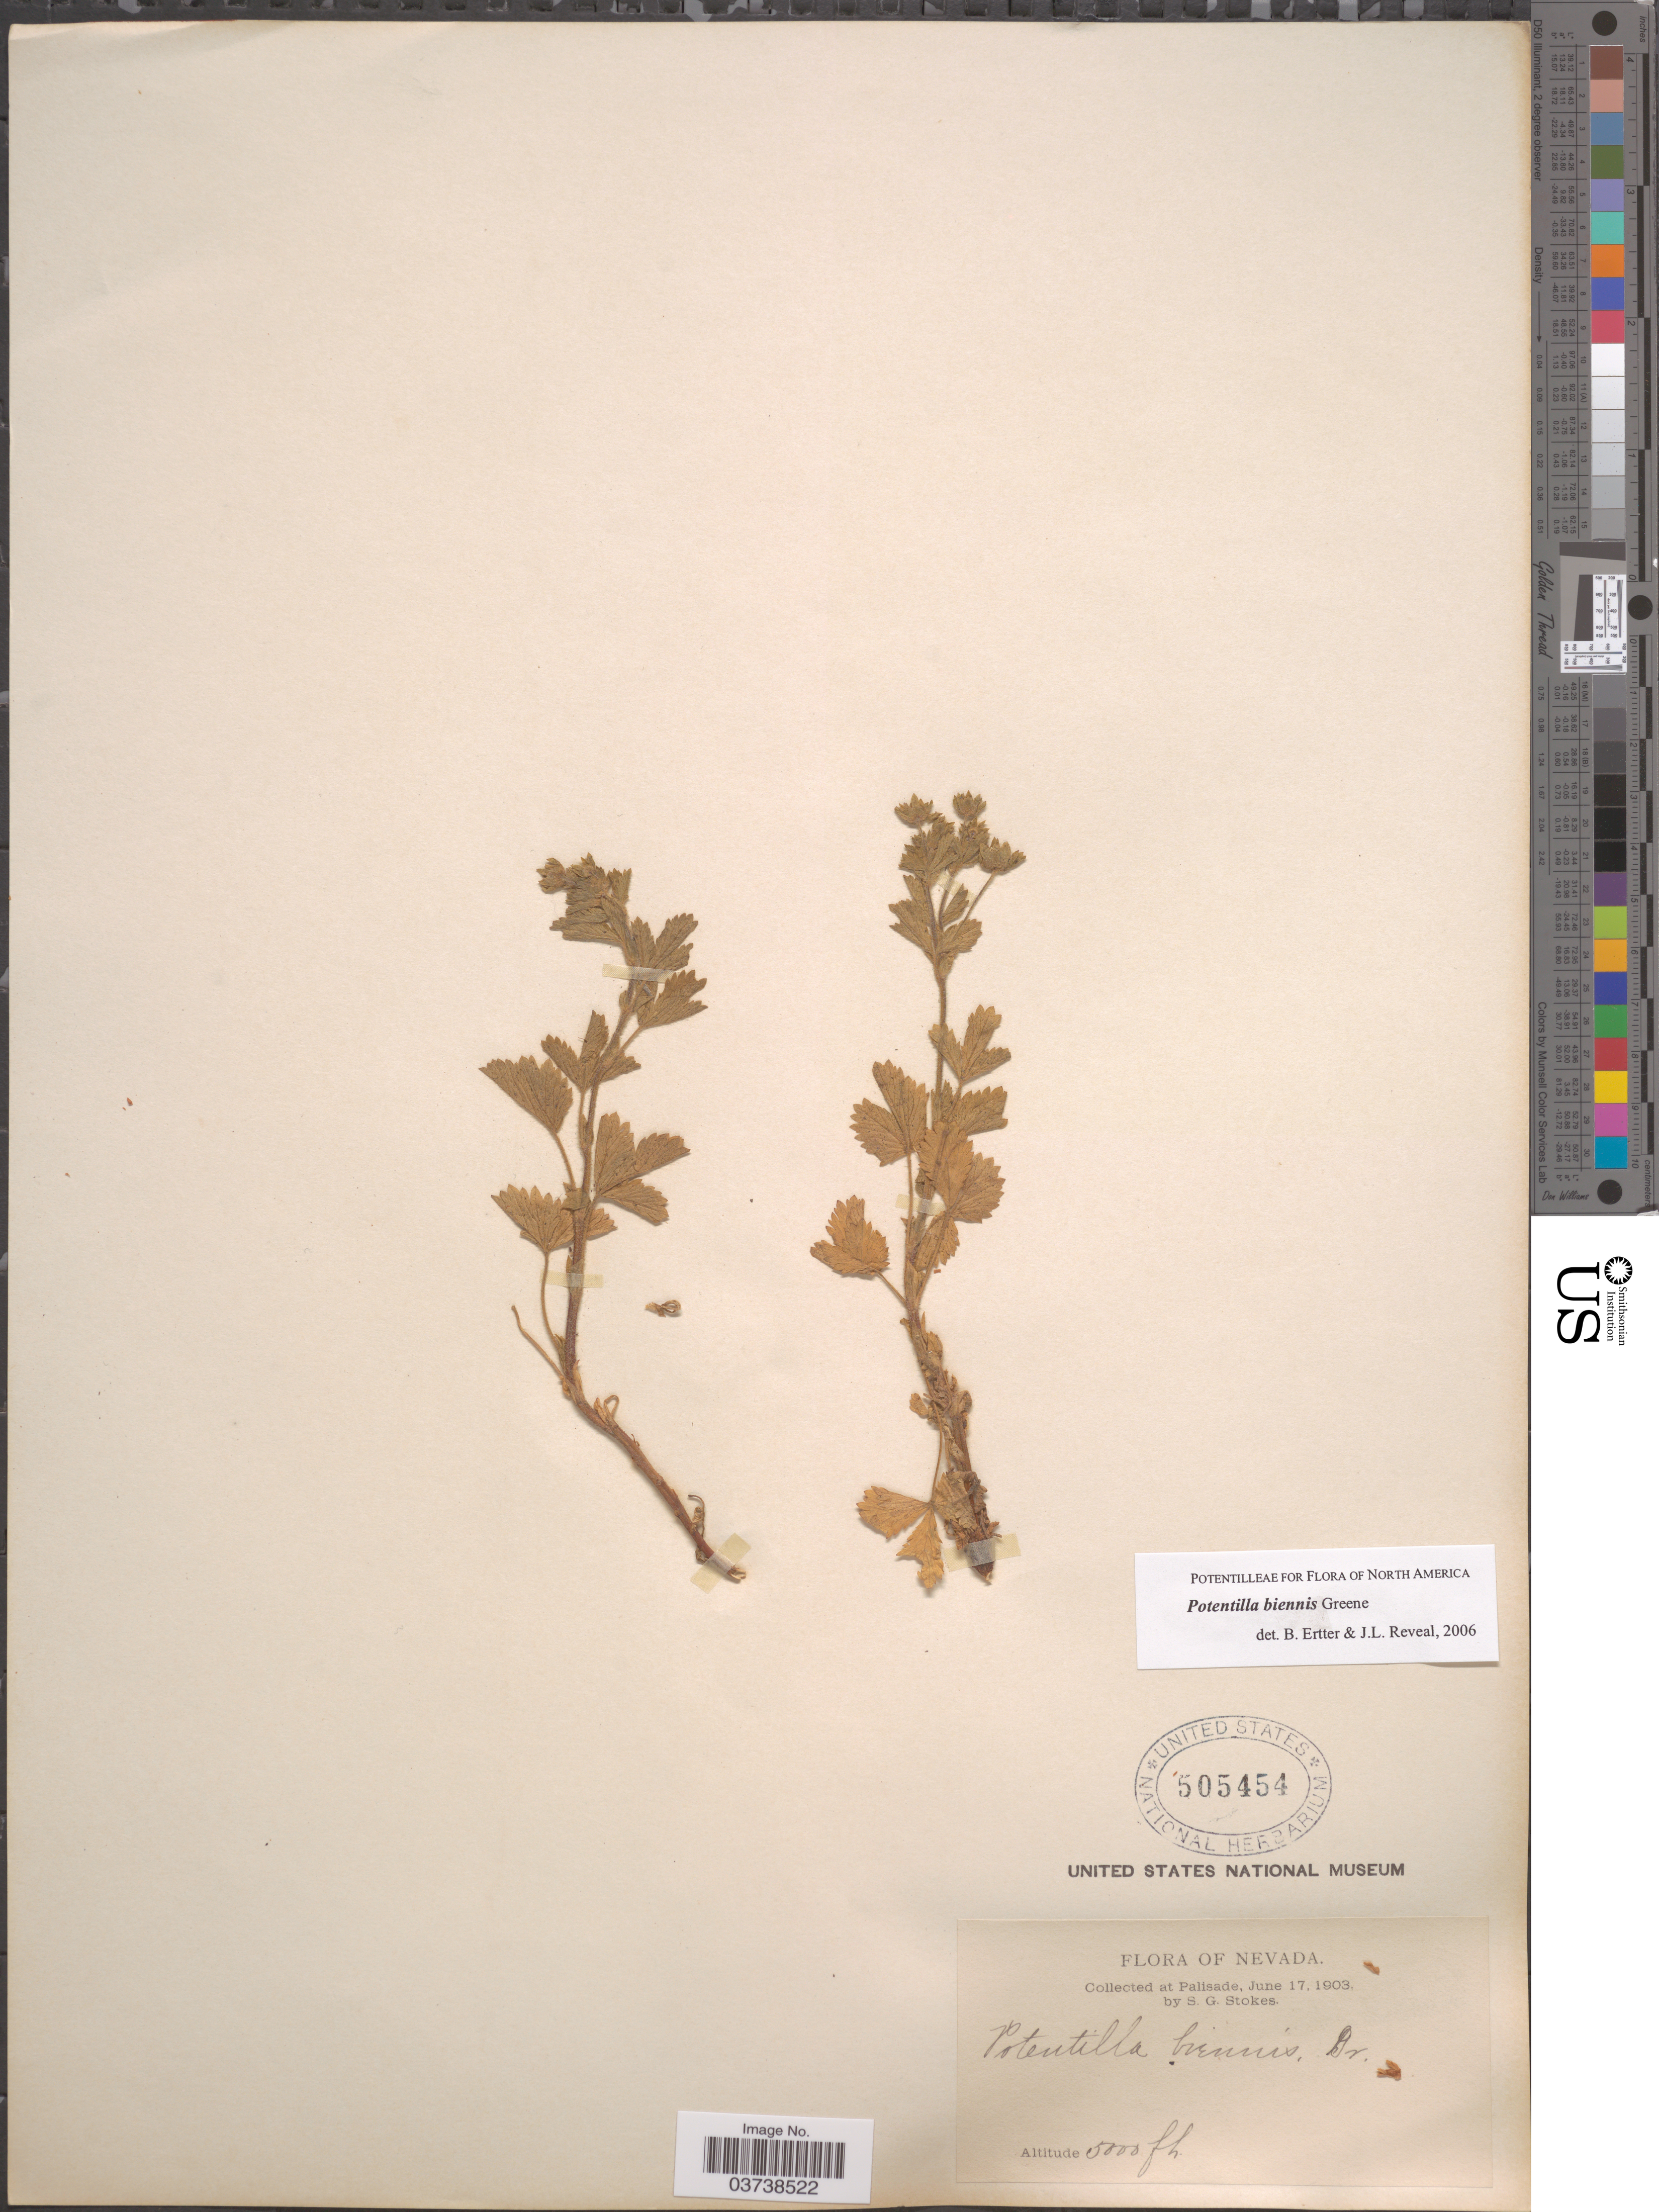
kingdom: Plantae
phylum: Tracheophyta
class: Magnoliopsida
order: Rosales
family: Rosaceae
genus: Potentilla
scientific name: Potentilla biennis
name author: Greene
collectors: S. G. Stokes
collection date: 1903-06-17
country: United States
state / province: Nevada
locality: Palisade.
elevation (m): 1524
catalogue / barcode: US 505454